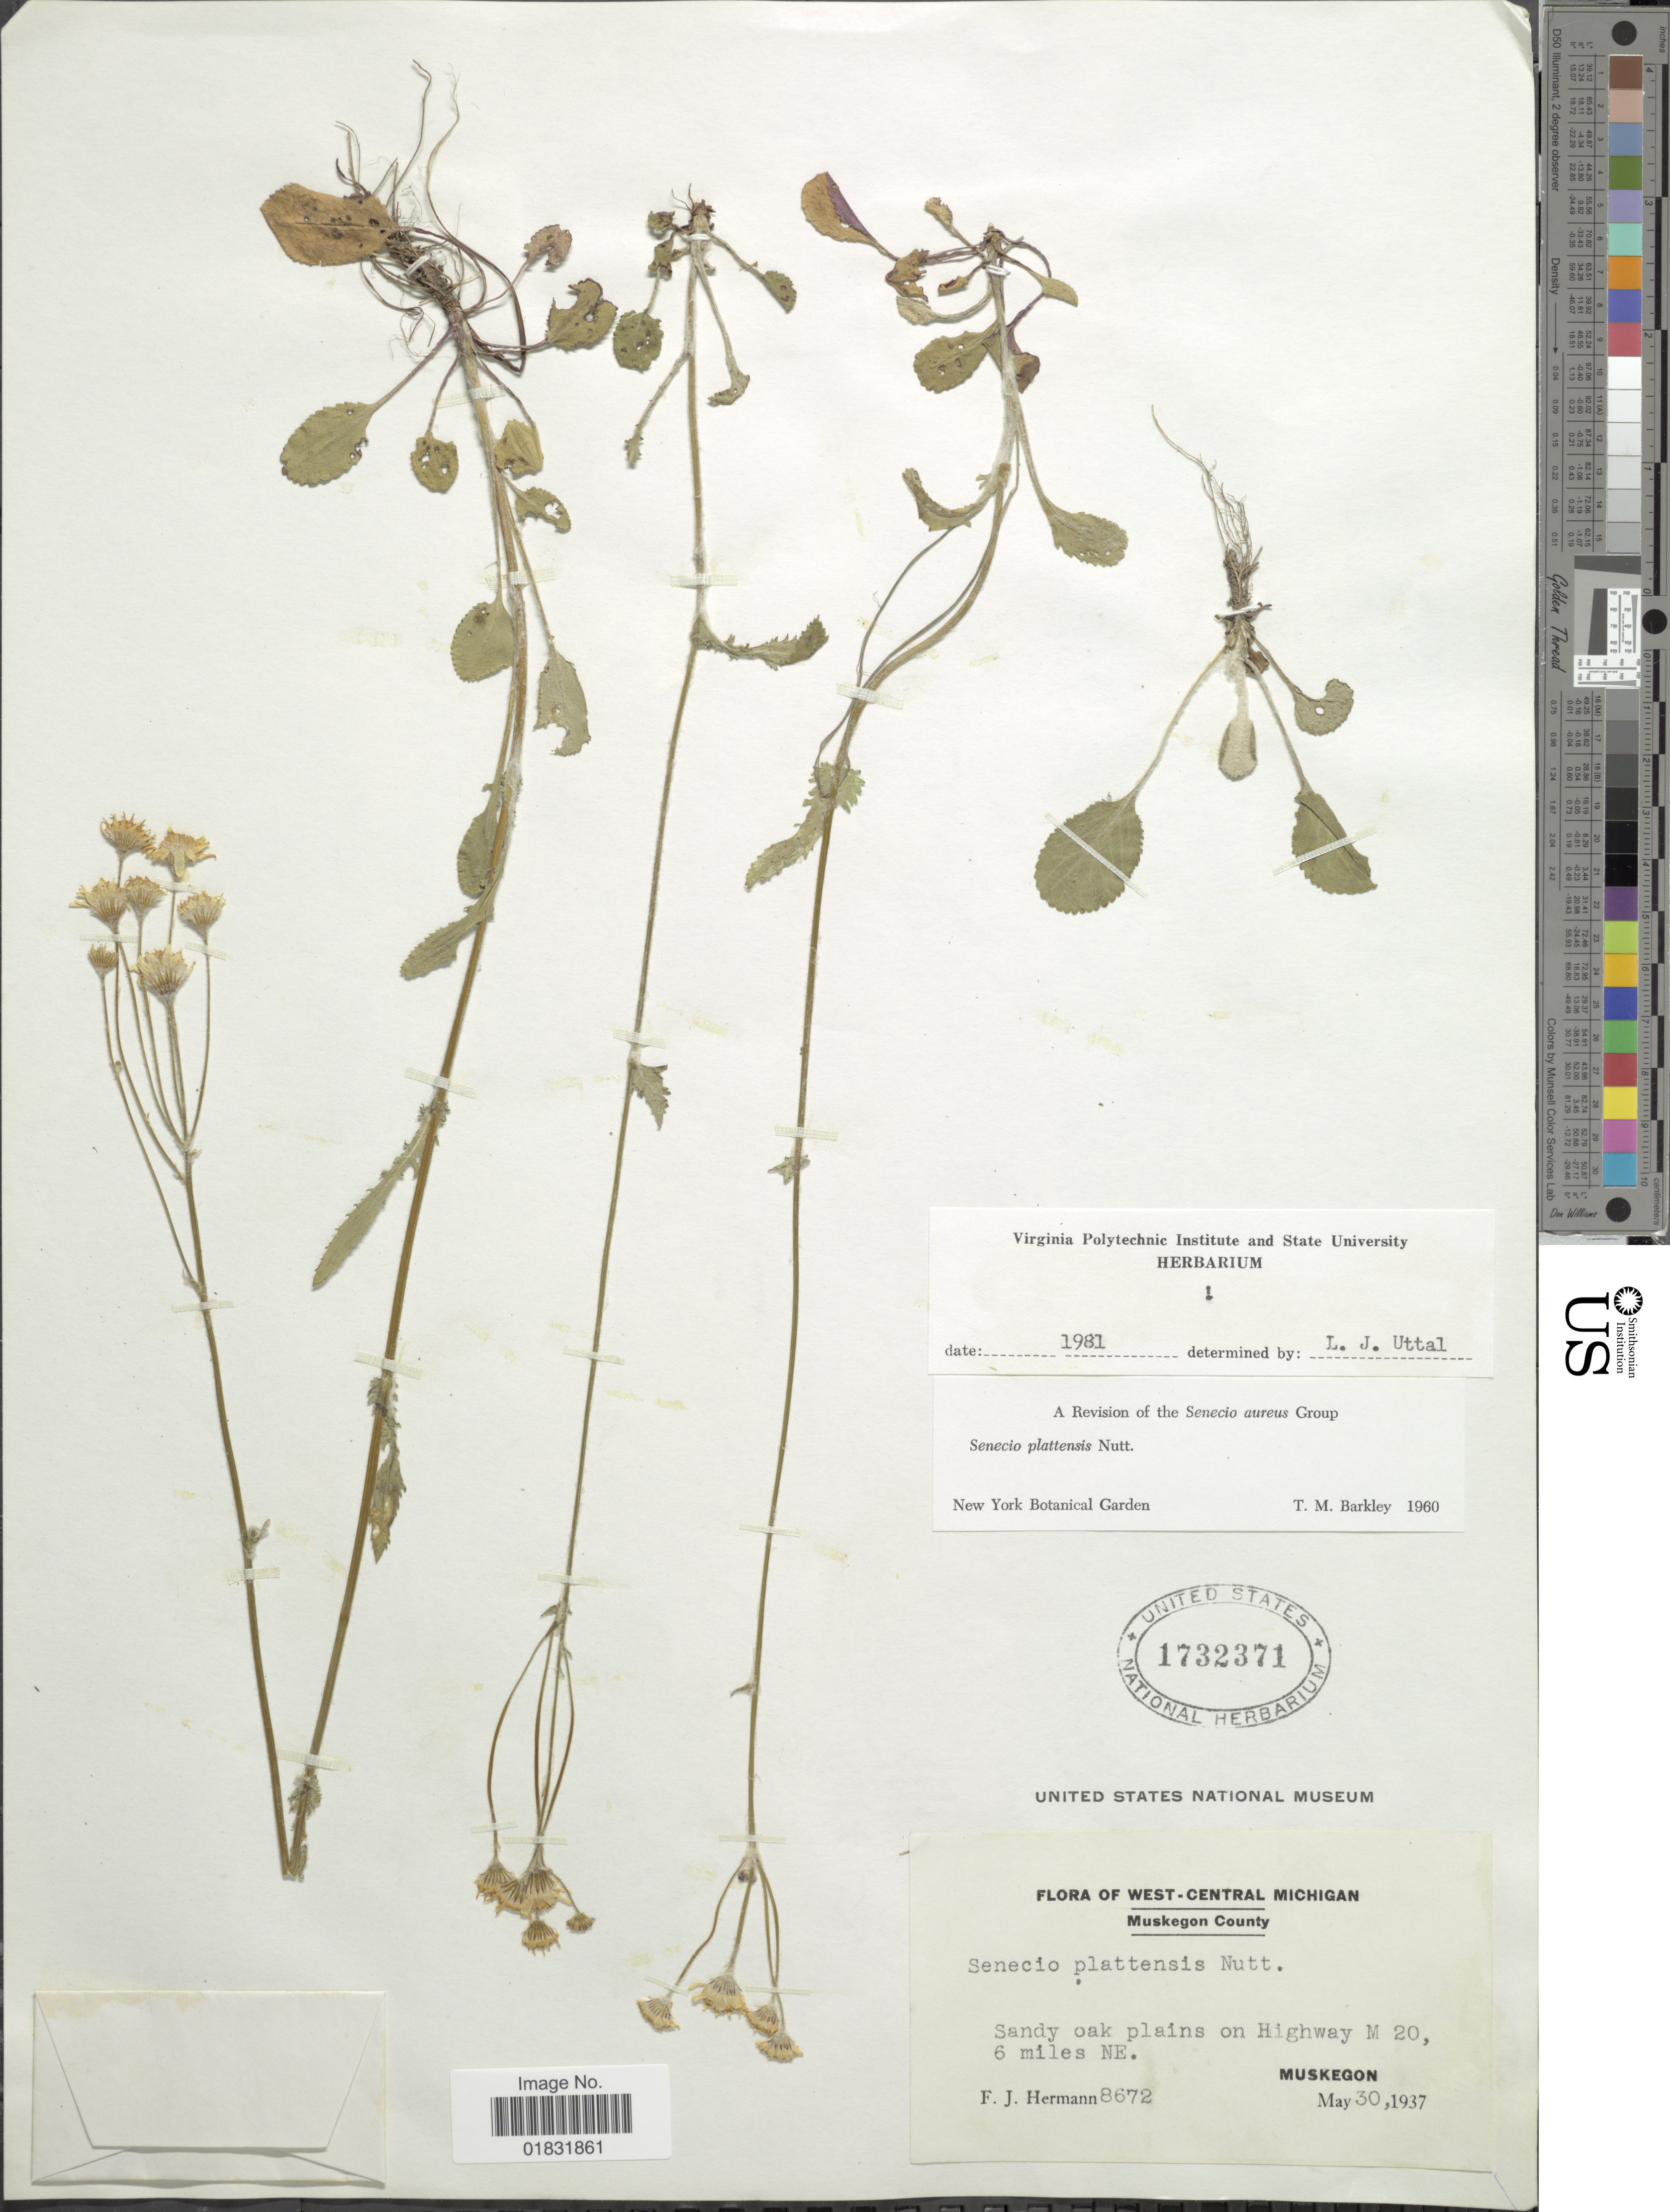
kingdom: Plantae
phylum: Tracheophyta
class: Magnoliopsida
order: Asterales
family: Asteraceae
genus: Packera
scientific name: Packera plattensis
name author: W.A. Weber & Á. Löve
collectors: F. J. Hermann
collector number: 8672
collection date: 1937-05-30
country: United States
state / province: Michigan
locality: West-Central Michigan, Muskgeon Country, Sandy oak plains on Highway M 20, 6 miles NE. Muskegon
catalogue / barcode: US 1732371